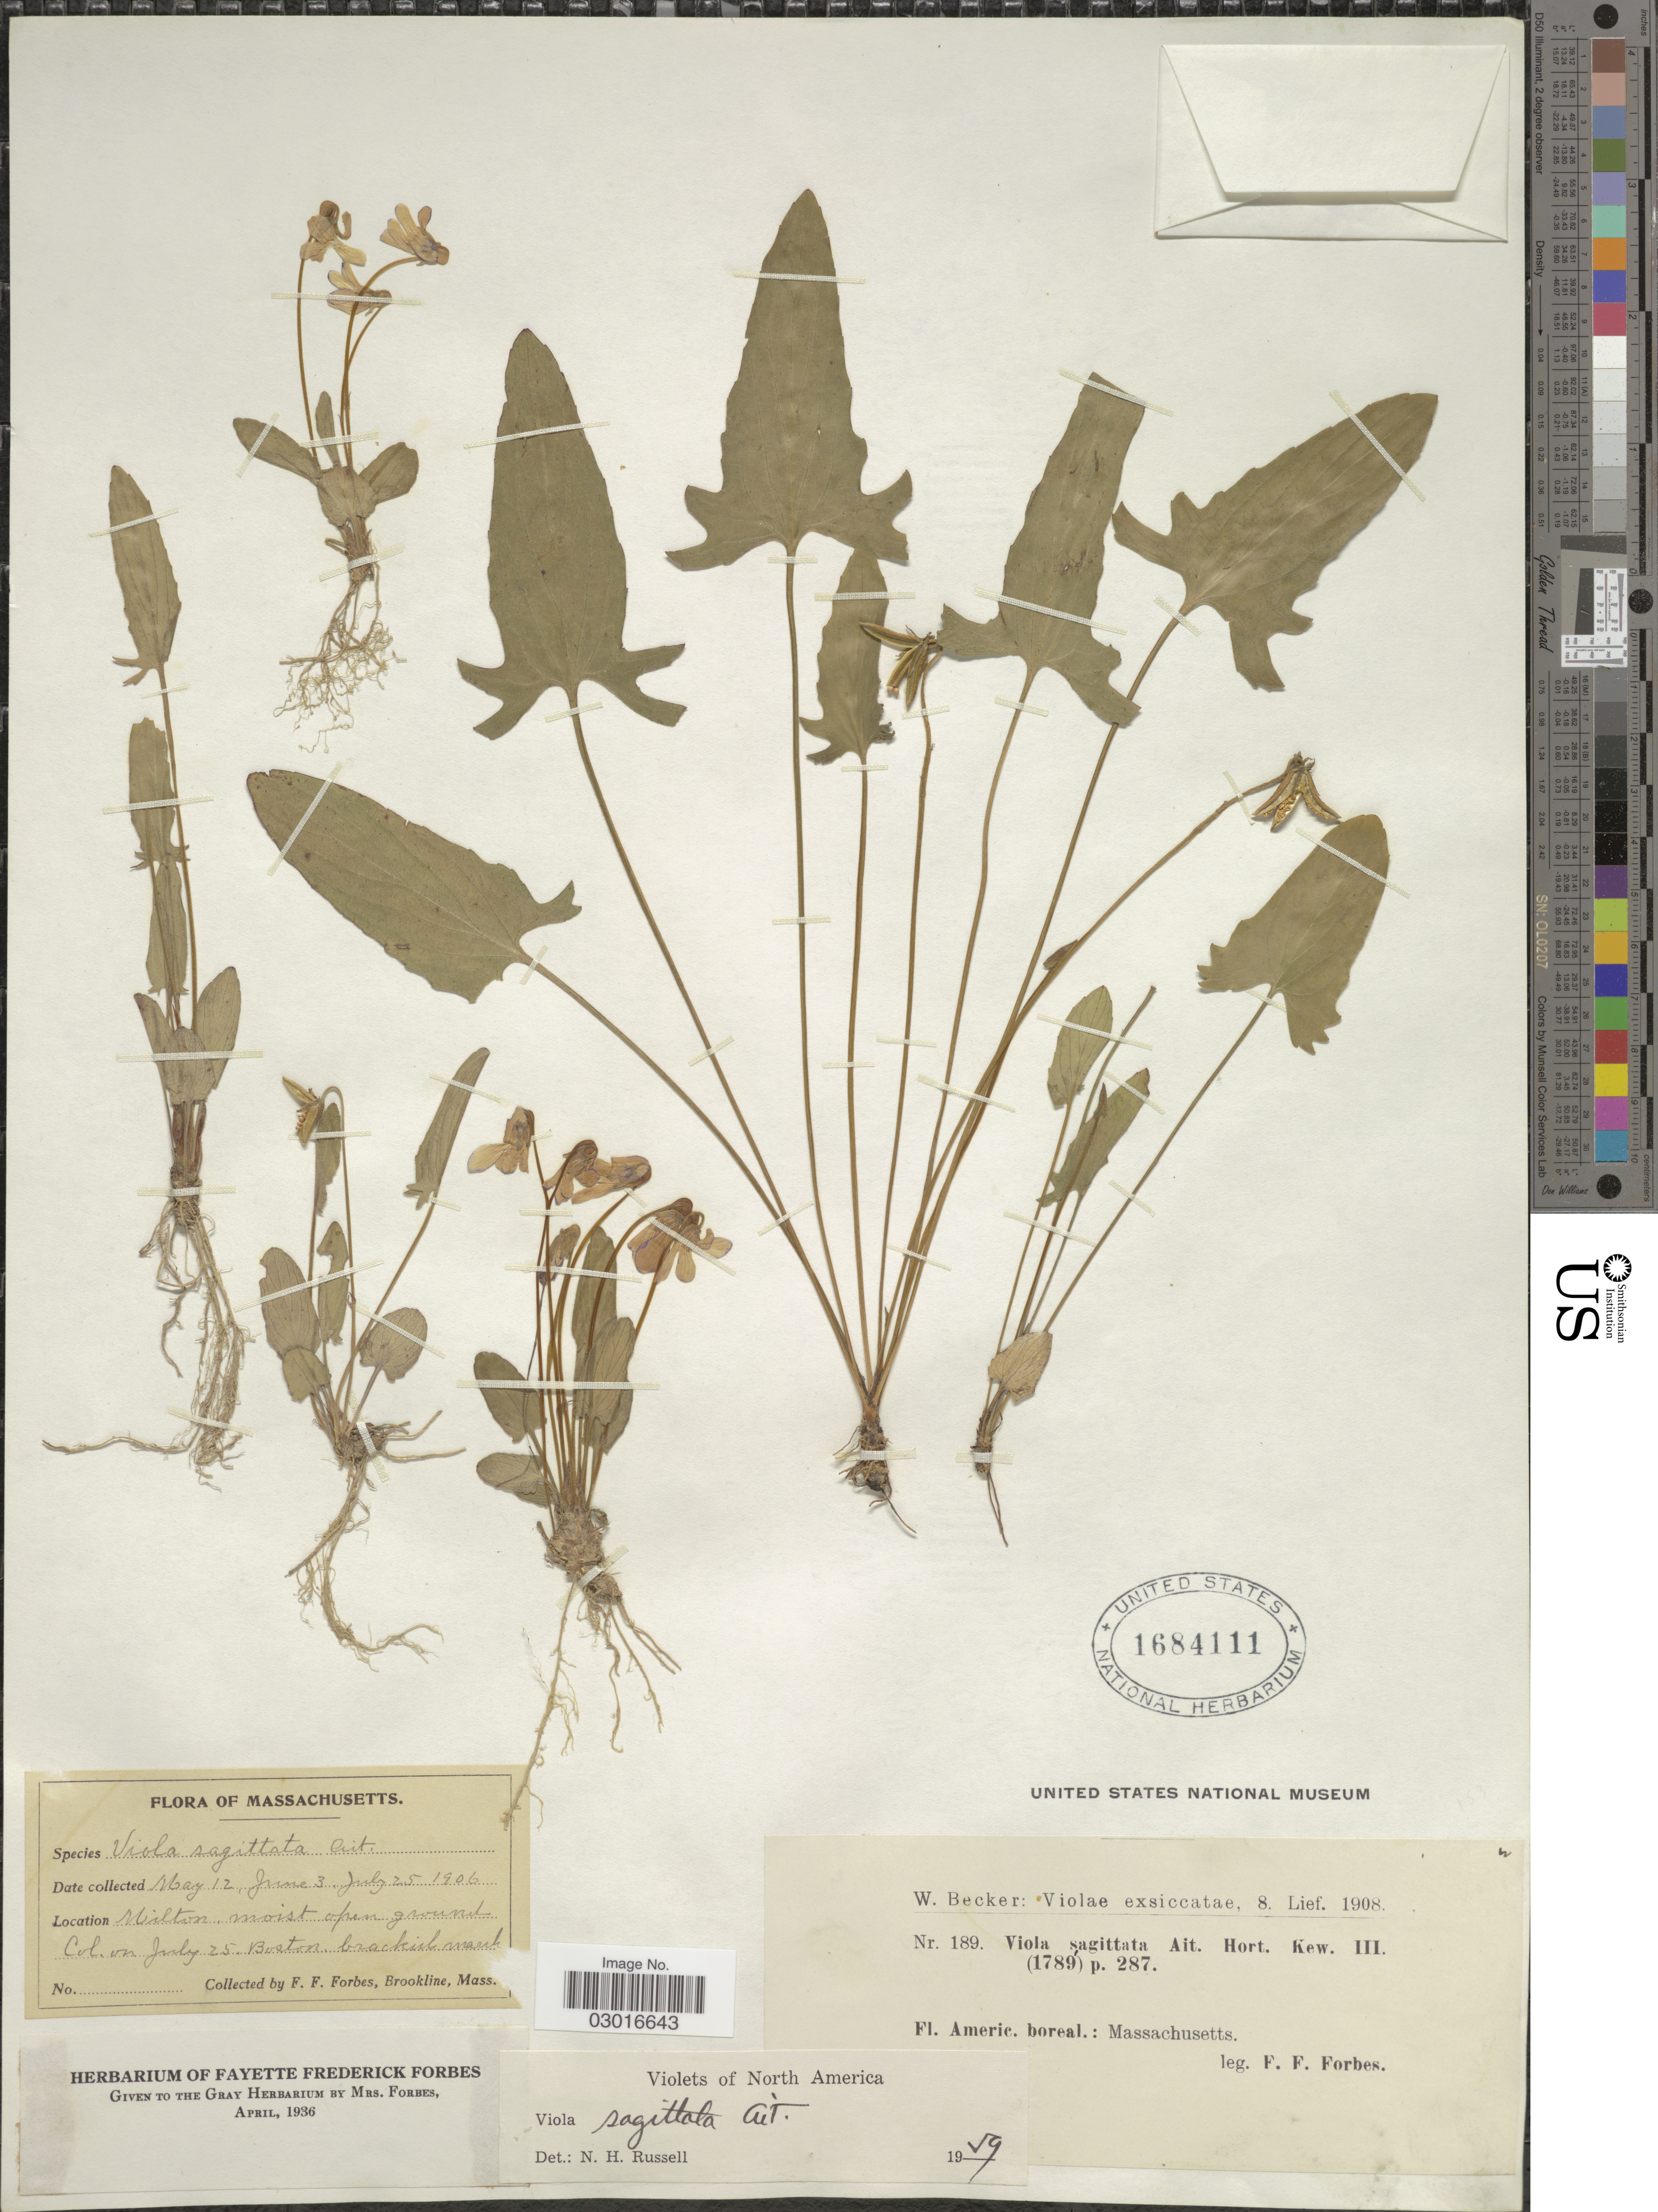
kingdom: Plantae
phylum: Tracheophyta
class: Magnoliopsida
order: Malpighiales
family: Violaceae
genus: Viola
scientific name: Viola sagittata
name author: Aiton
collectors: F. Forbes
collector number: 189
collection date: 1906-05-12/1906-07-25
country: United States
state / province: Massachusetts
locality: Nilton moist open ground. Boston. Fl. Americ. boreal.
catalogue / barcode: US 1684111